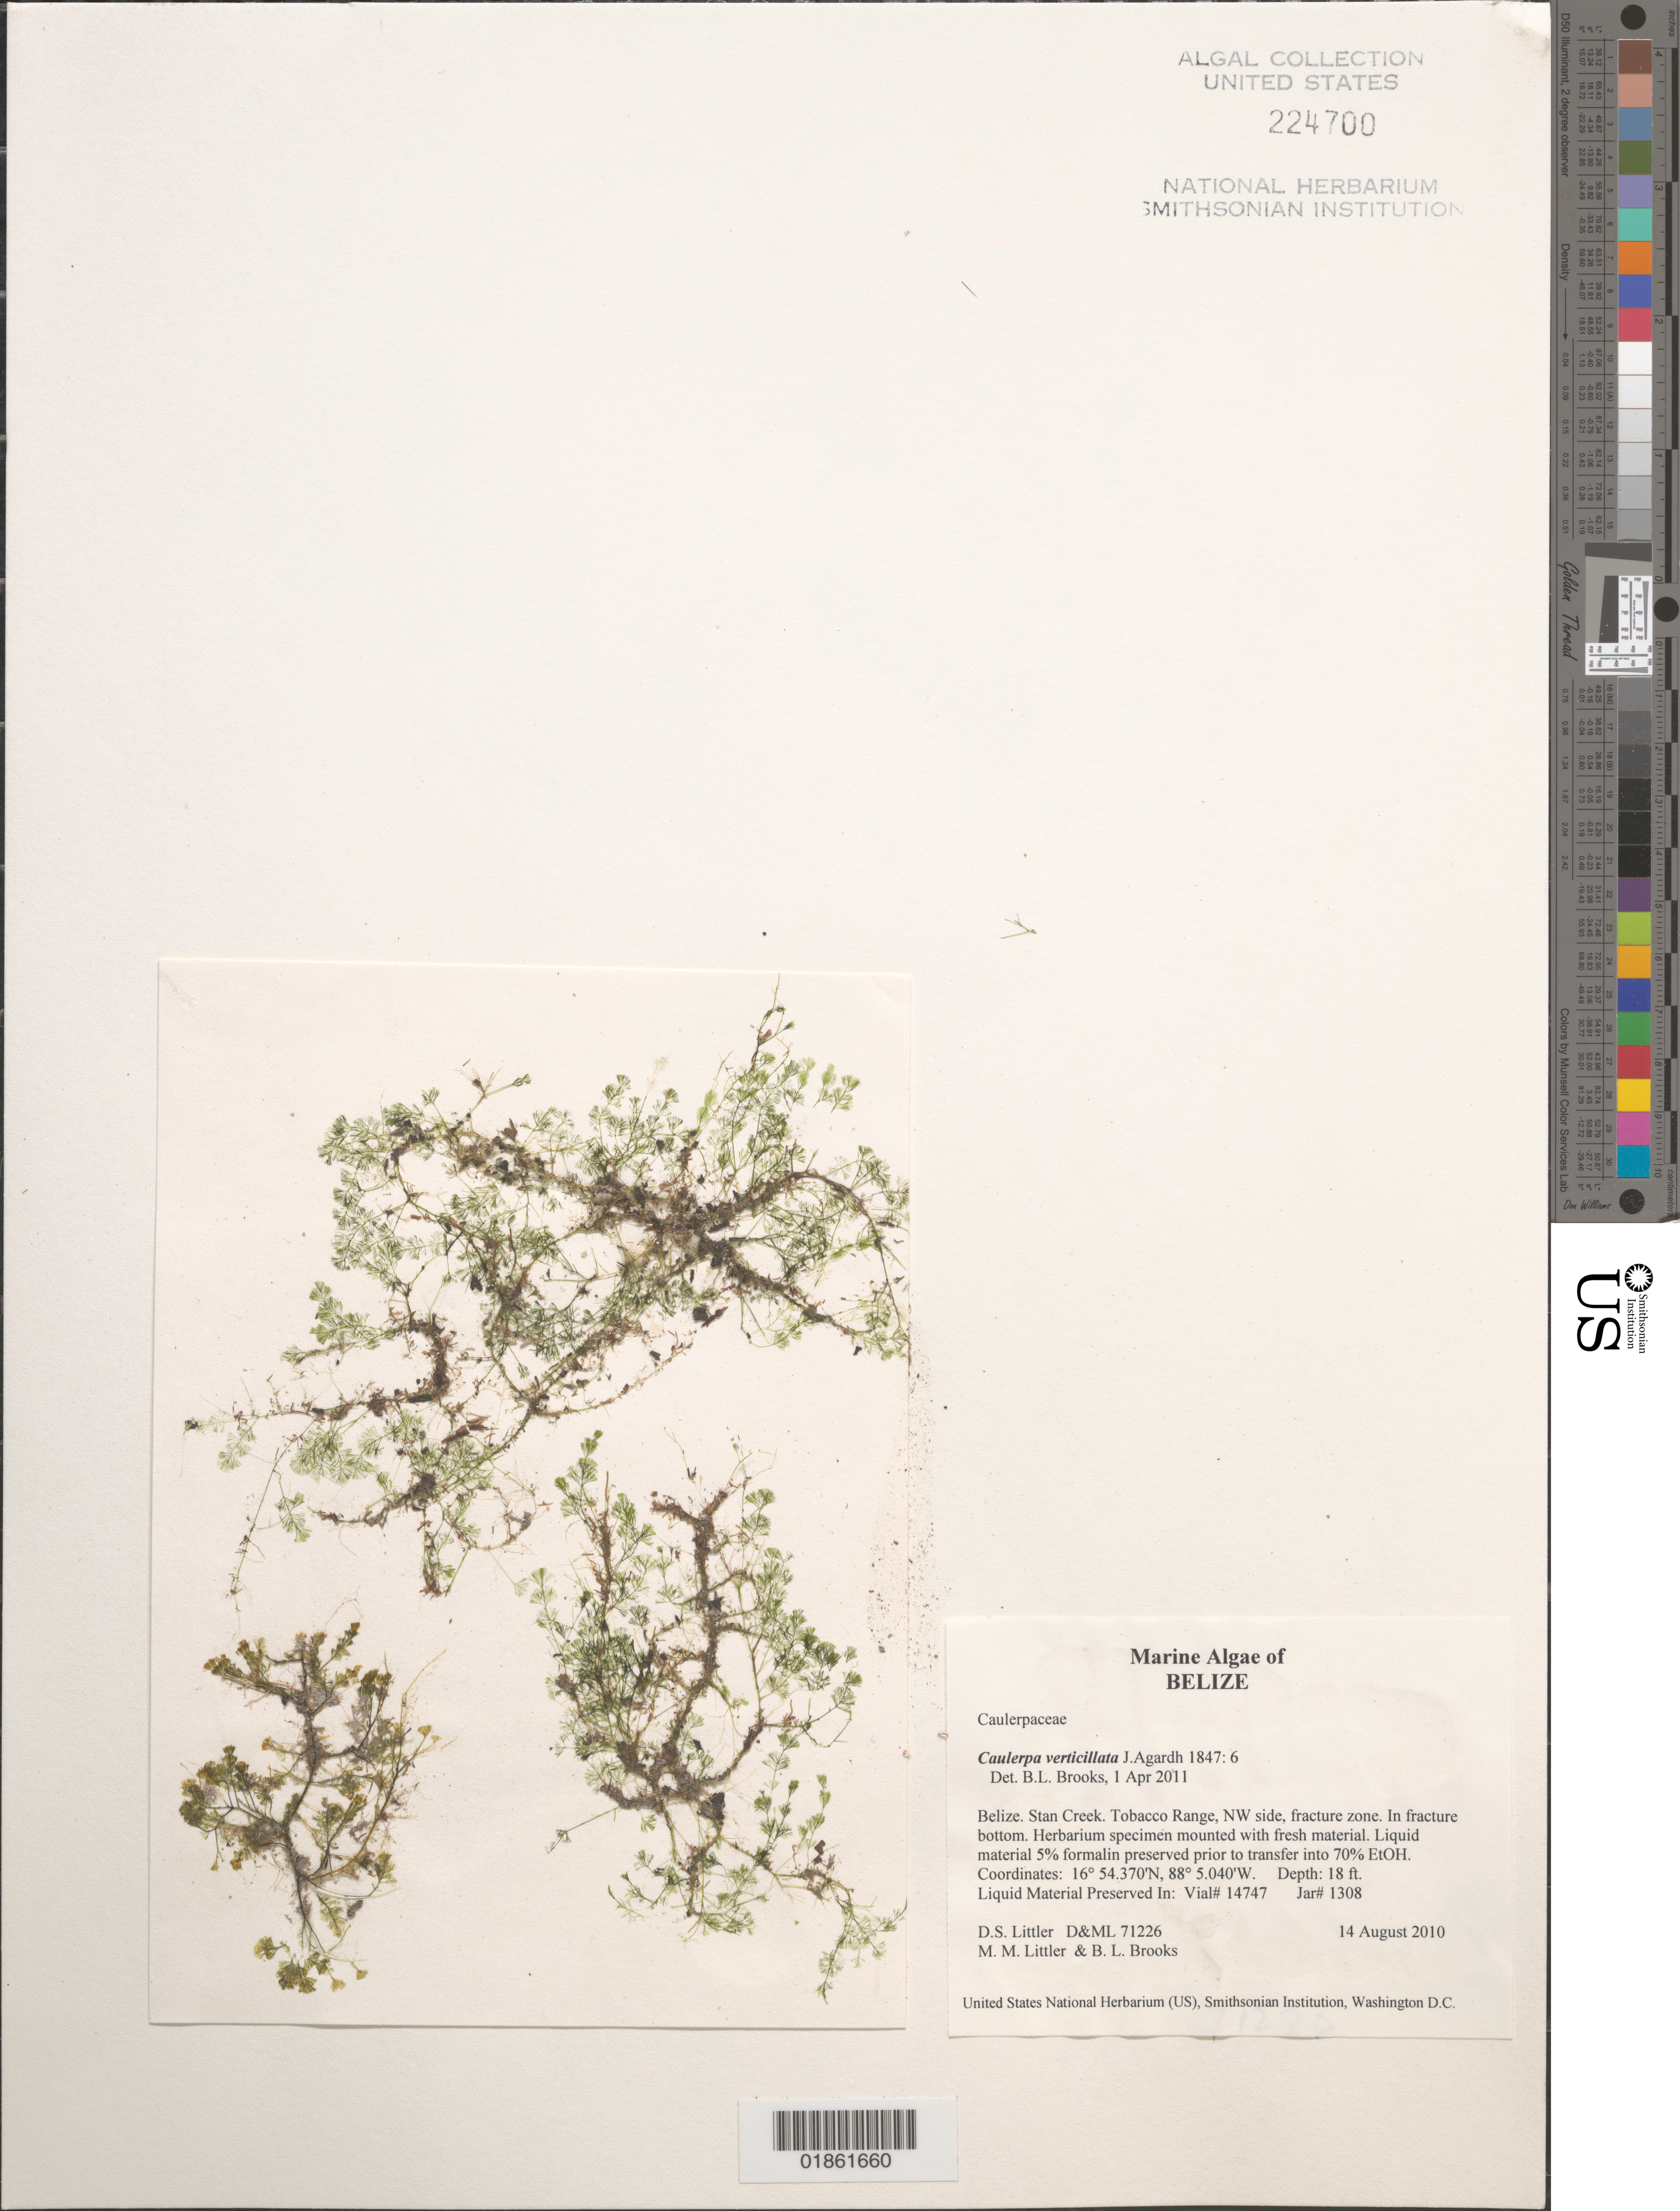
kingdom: Plantae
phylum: Chlorophyta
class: Ulvophyceae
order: Bryopsidales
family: Caulerpaceae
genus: Caulerpa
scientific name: Caulerpa verticillata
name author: J. Agardh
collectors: D. S. Littler & M. M. Littler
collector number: D&ML 71226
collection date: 2010-08-14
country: Belize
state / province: Stann Creek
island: Tobacco Range Cays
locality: Tobacco Range fracture zone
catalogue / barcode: US 224700